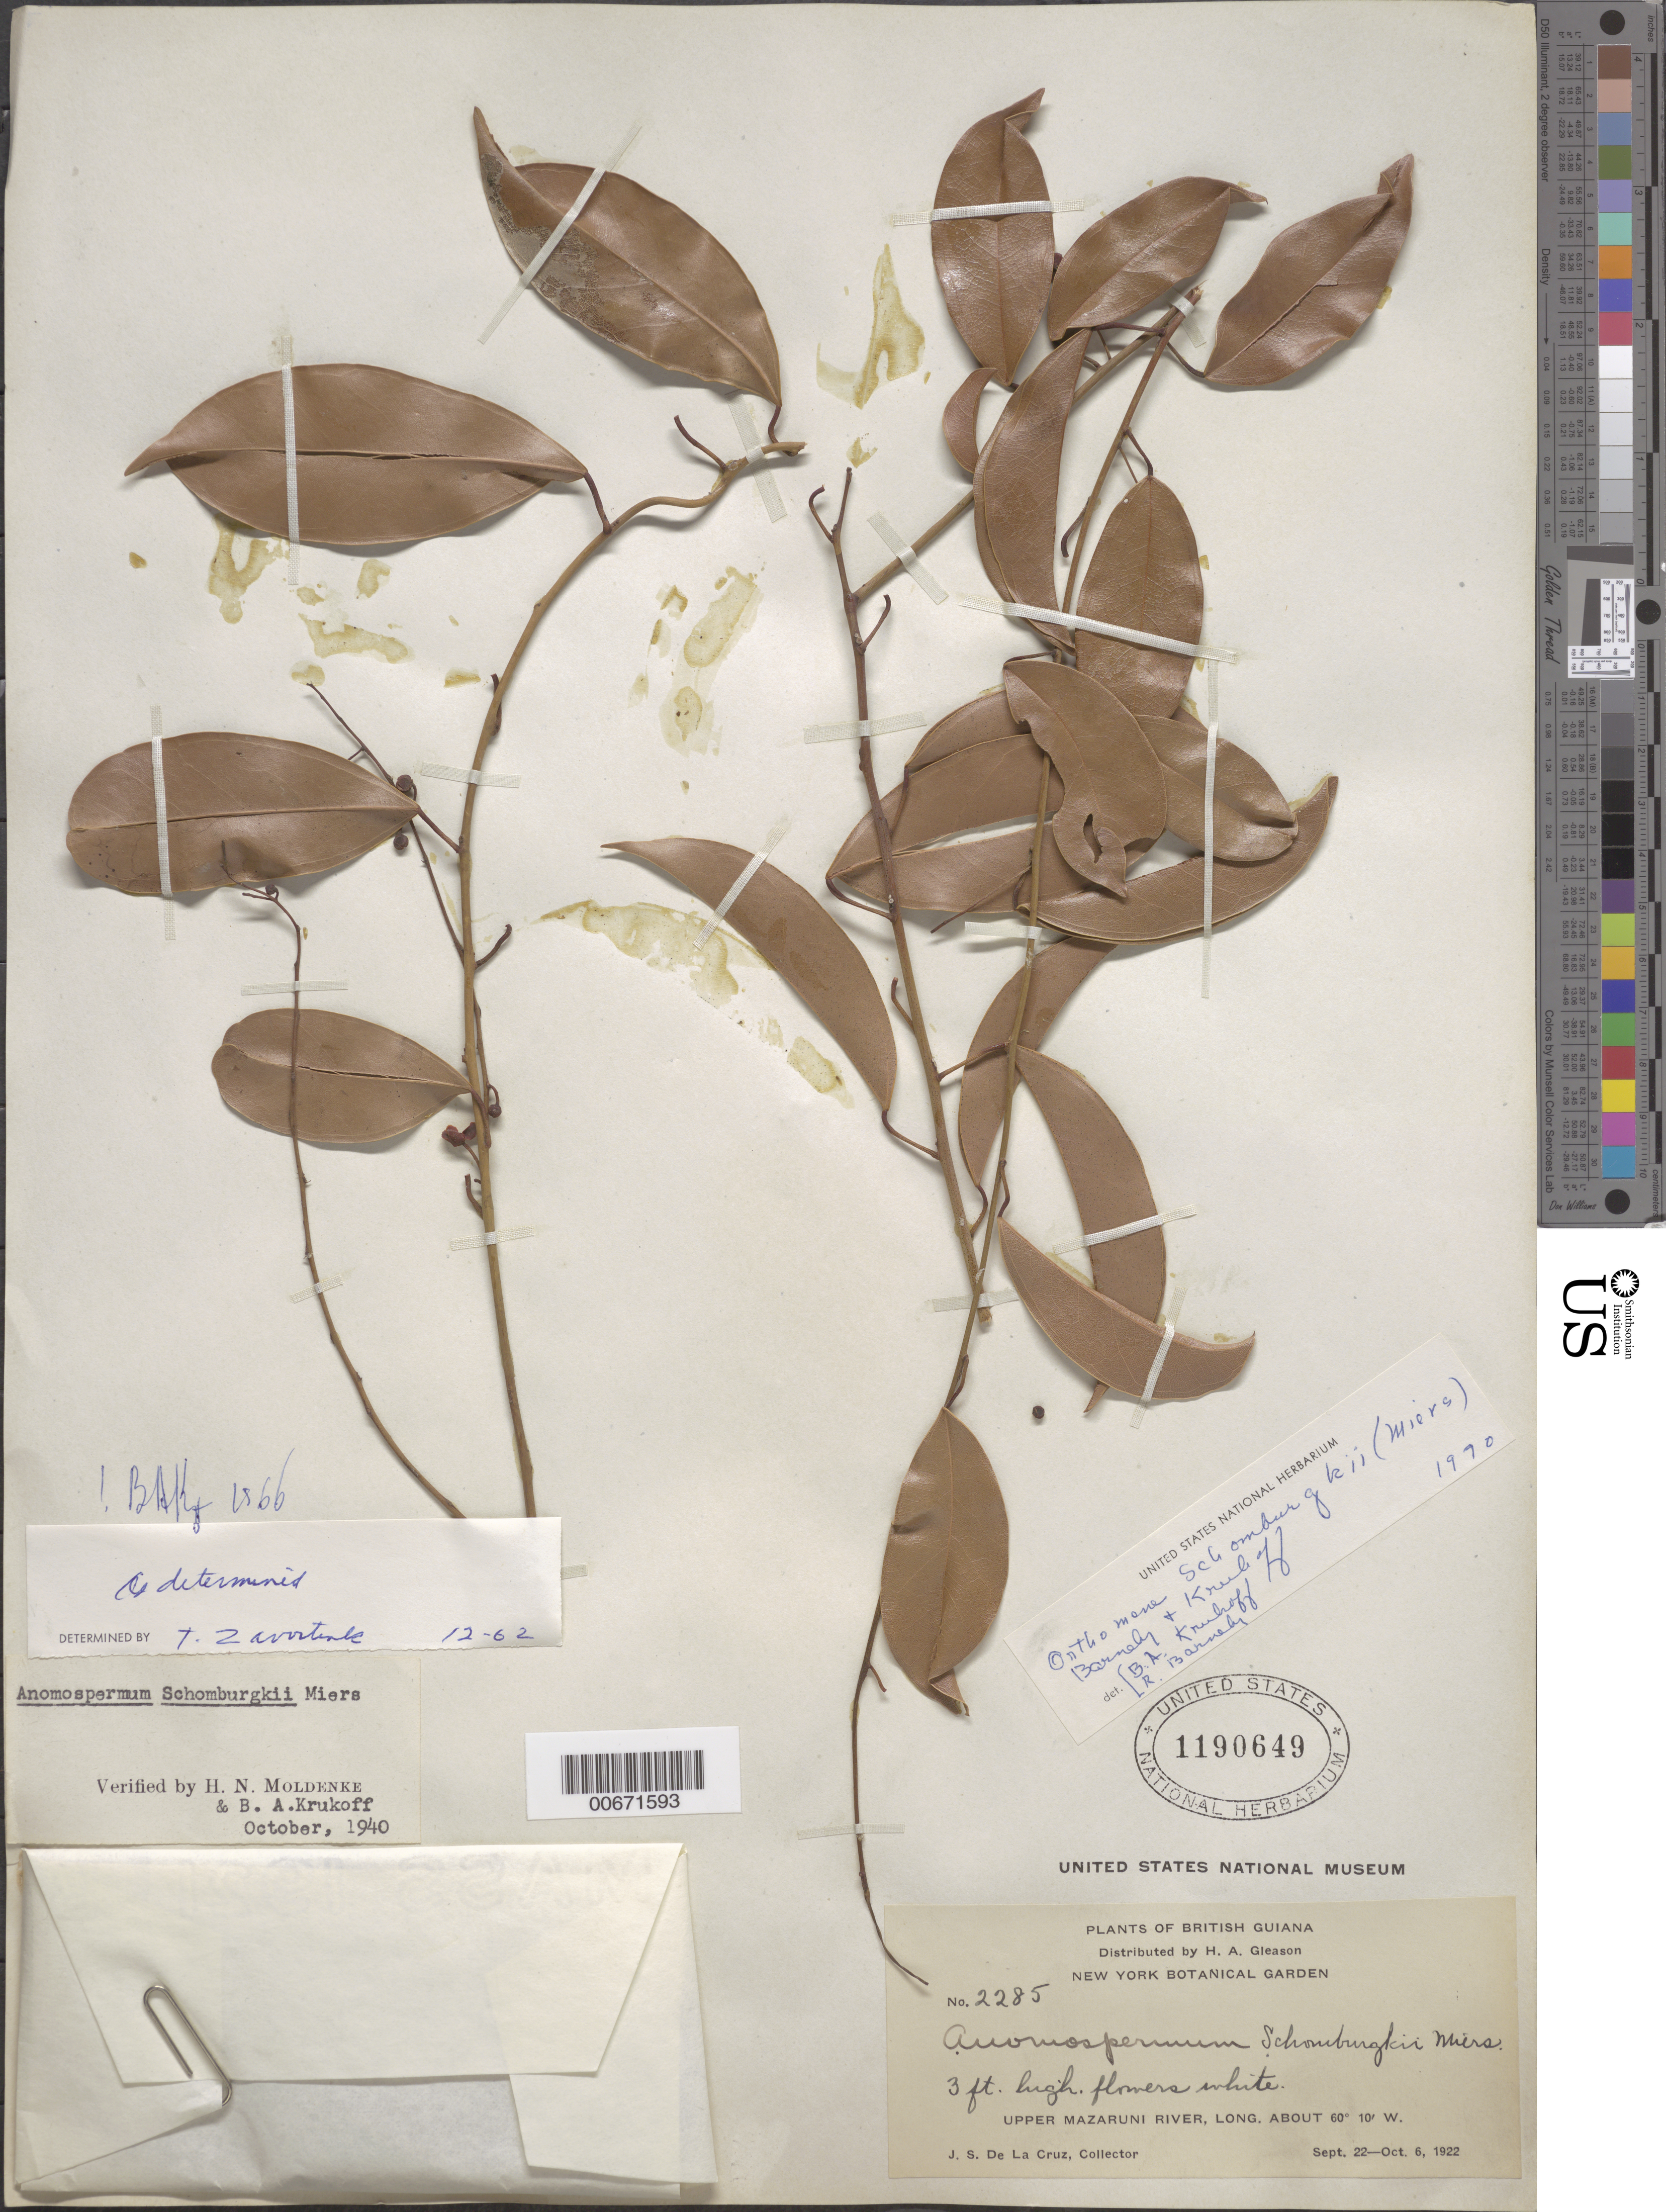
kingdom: Plantae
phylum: Tracheophyta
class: Magnoliopsida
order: Ranunculales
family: Menispermaceae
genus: Anomospermum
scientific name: Anomospermum schomburgkii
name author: Miers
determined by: Strong, Mark T., (BOT), Smithsonian Institution - National Museum of Natural History (UNITED STATES)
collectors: J. S. de la Cruz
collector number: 2285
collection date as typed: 22-Sep-22 to 6-Oct-22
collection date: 1922-09-22/1922-10-06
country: Guyana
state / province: Cuyuni-Mazaruni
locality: Upper Mazaruni R.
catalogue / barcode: US 1190649